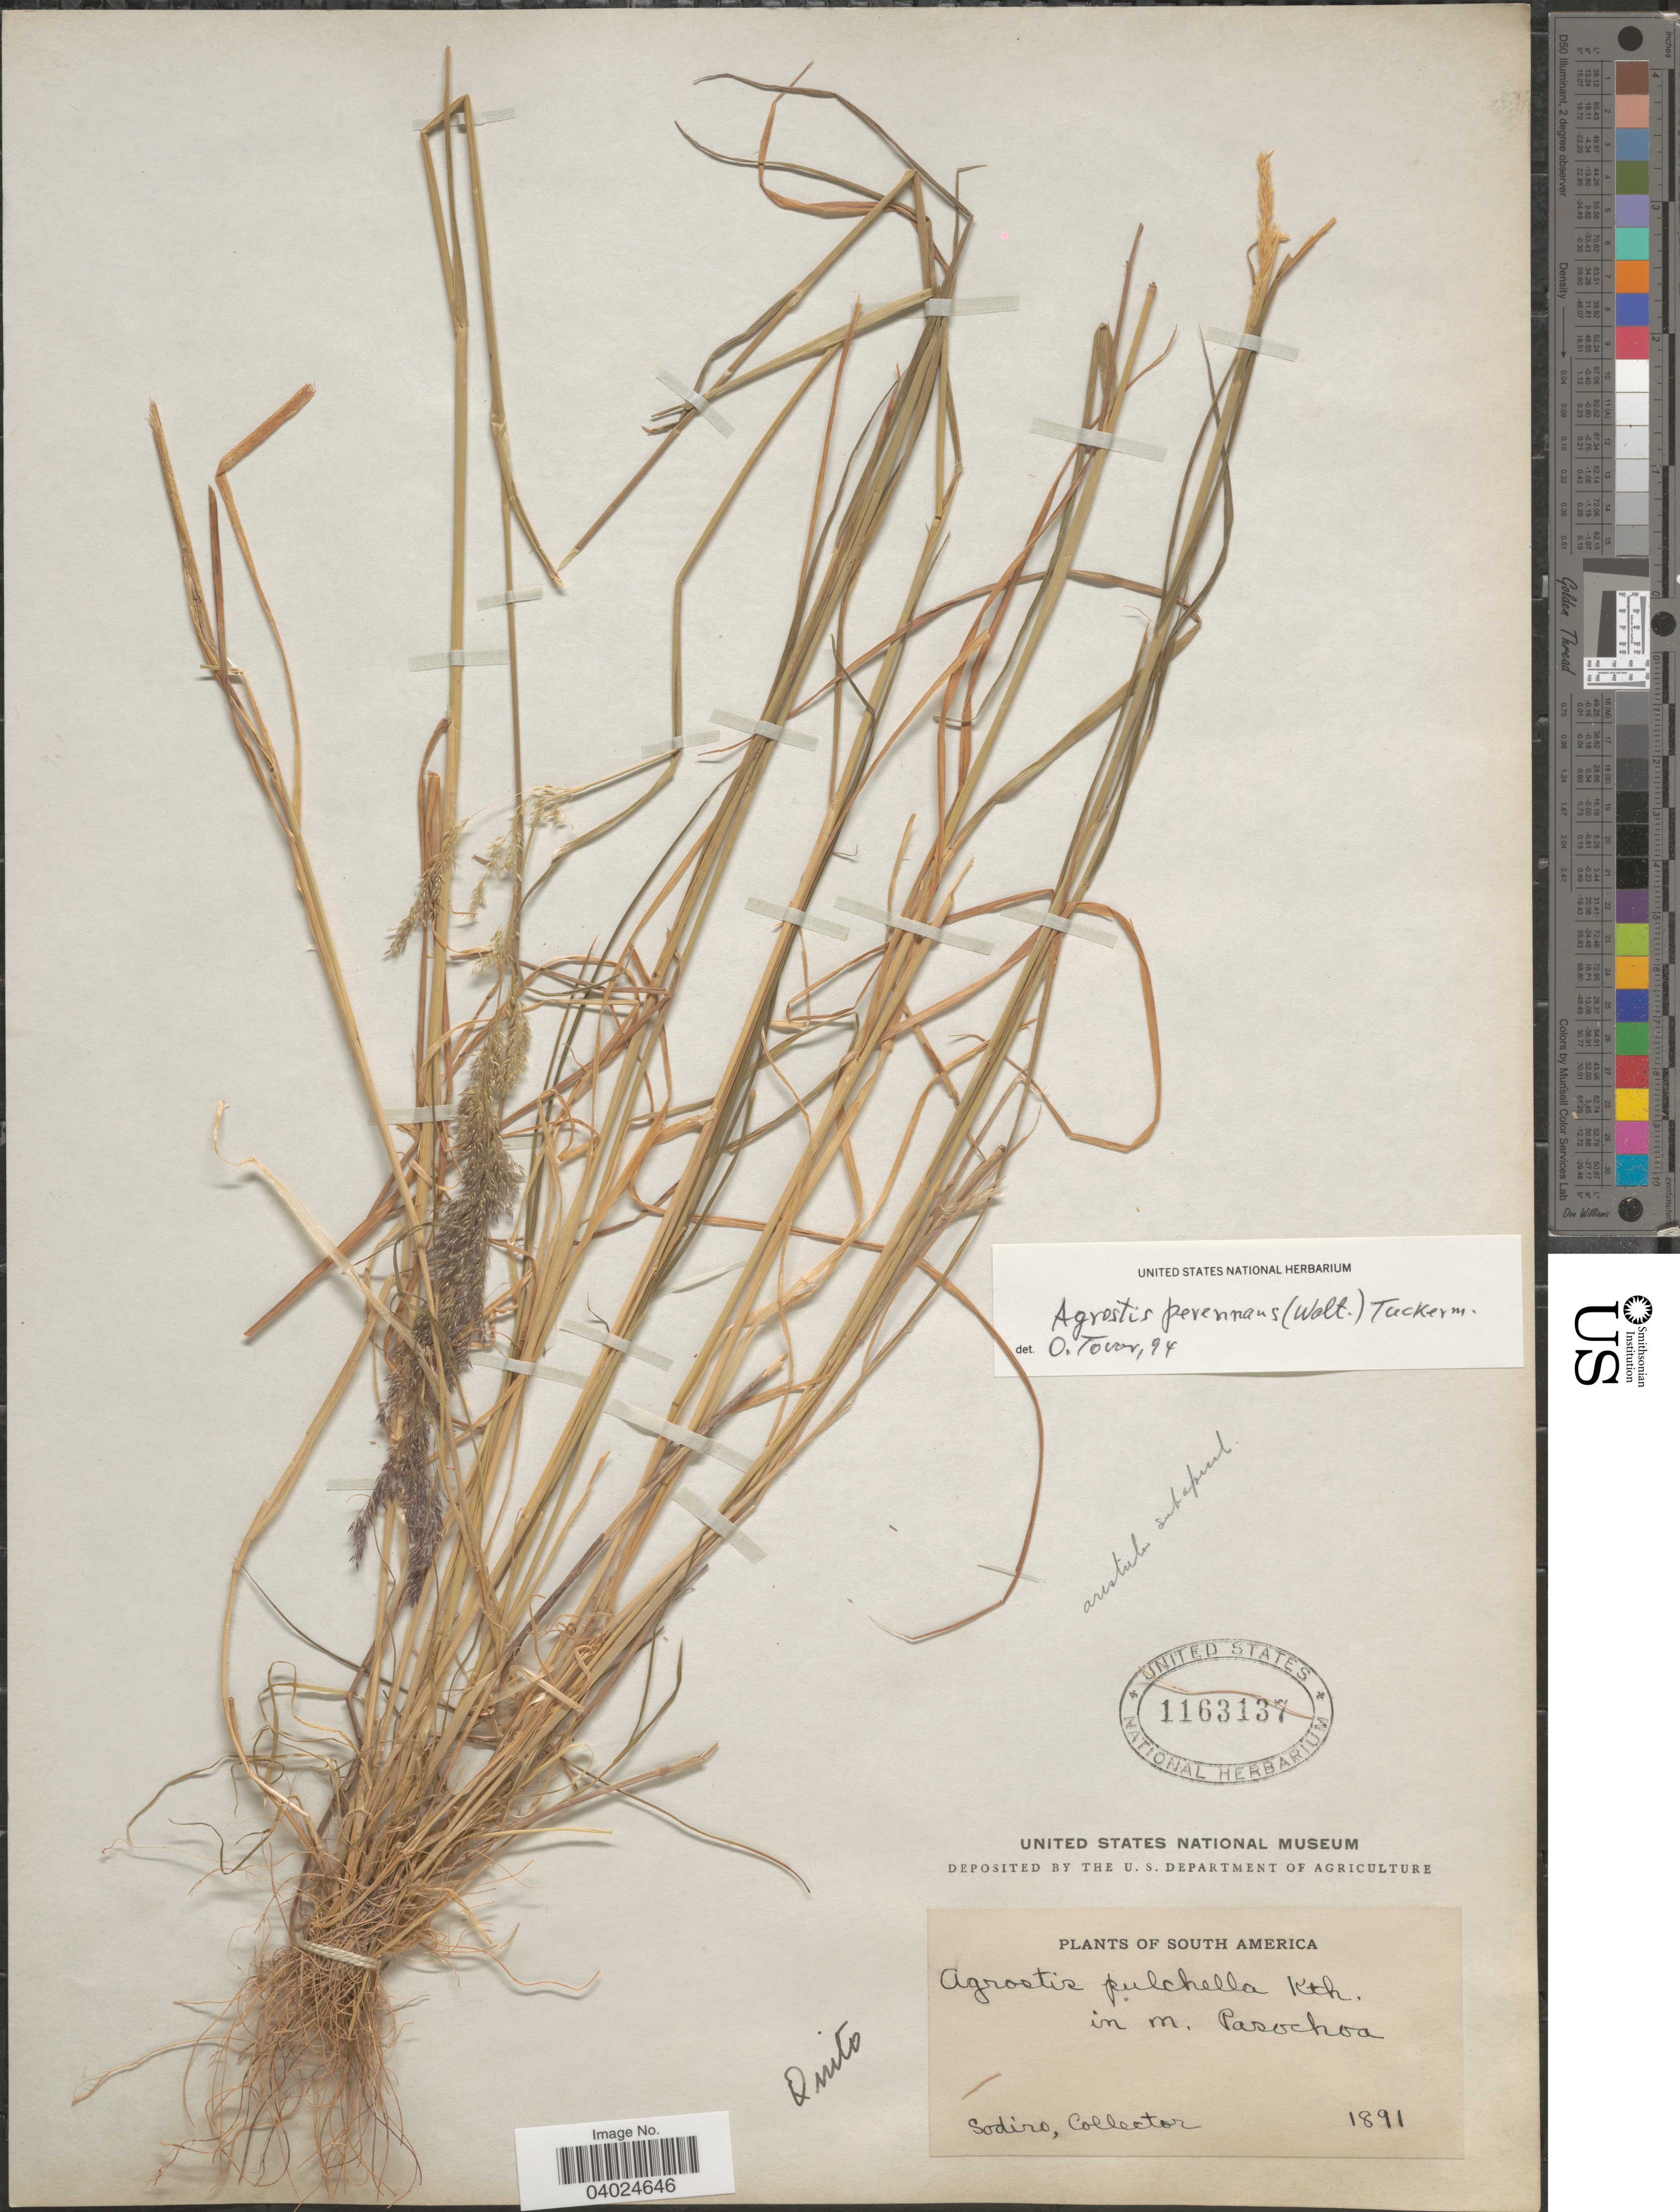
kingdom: Plantae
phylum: Tracheophyta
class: Liliopsida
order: Poales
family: Poaceae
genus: Agrostis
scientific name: Agrostis perennans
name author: (Walter) Tuck.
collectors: Sodiro, --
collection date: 1891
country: Ecuador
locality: In m. Pasochoa. Quito.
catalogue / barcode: US 1163137